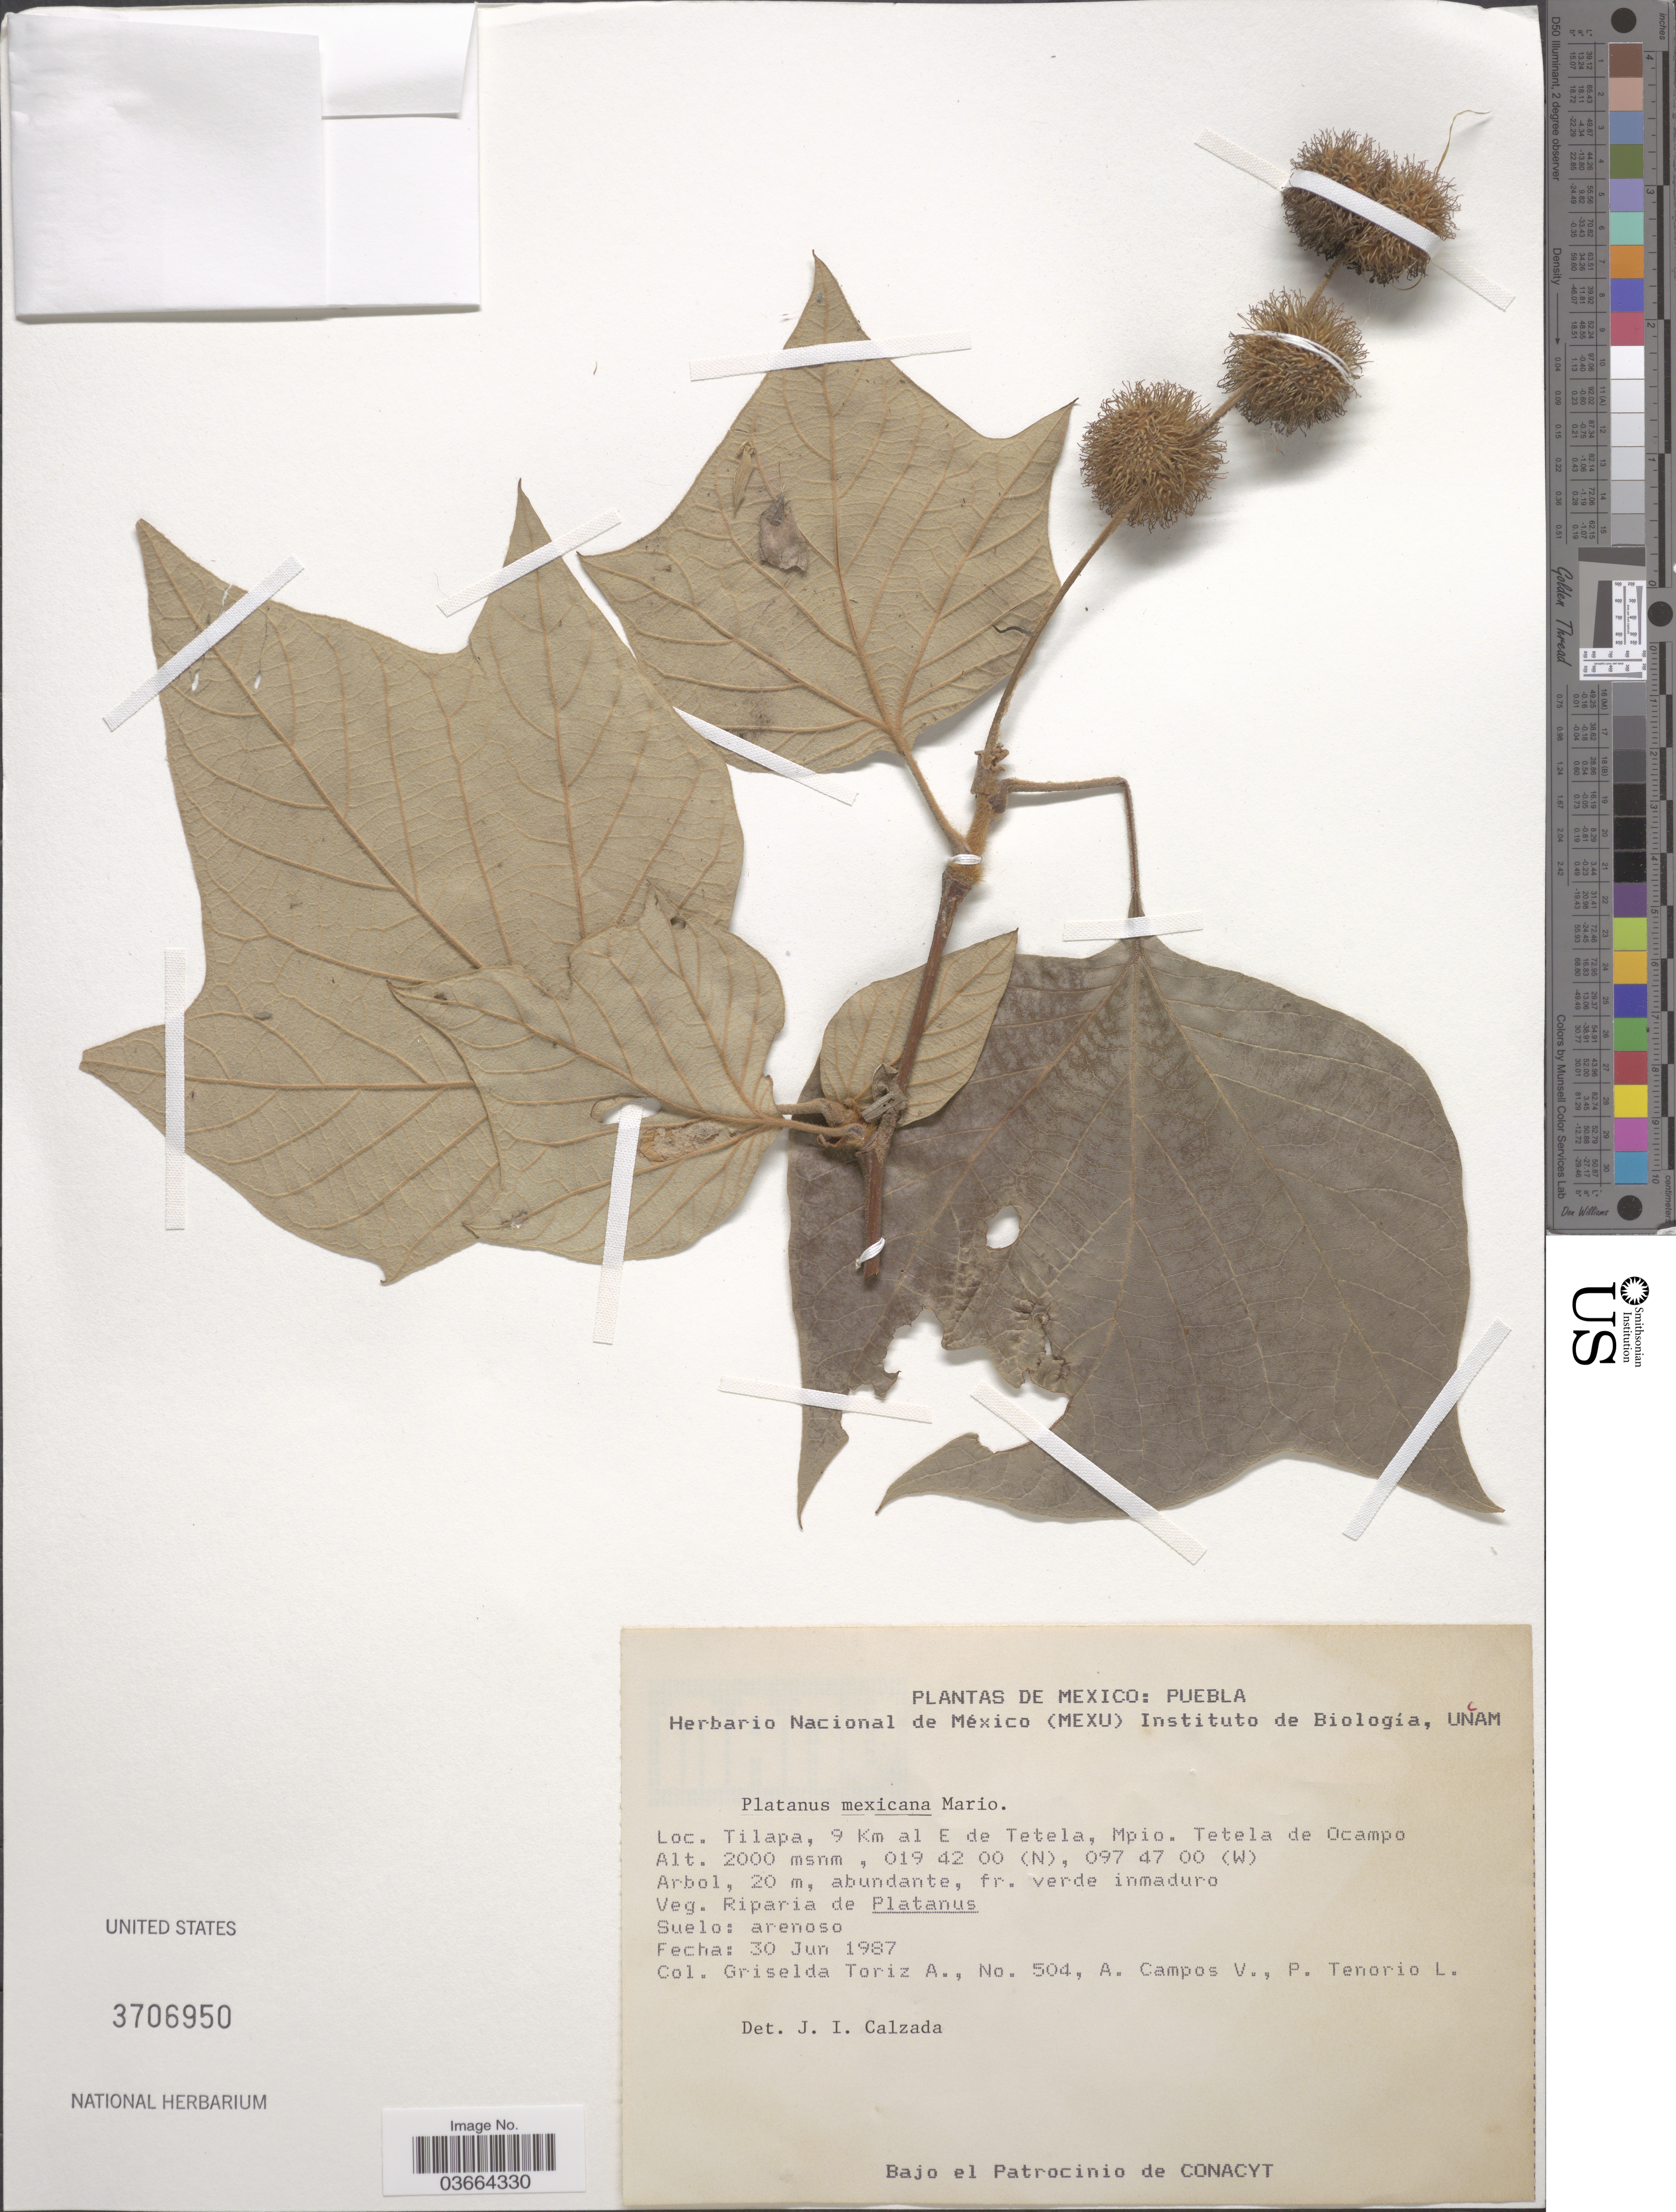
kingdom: Plantae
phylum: Tracheophyta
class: Magnoliopsida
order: Proteales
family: Platanaceae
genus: Platanus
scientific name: Platanus mexicana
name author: Moric.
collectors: G. Toriz A., A. Campos V. & P. Tenorio L.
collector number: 504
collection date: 1987-06-30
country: Mexico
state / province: Puebla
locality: Tillapa, 9 km al E de Tetela, Mpio. Tetela de Ocampo.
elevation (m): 2000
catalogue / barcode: US 3706950